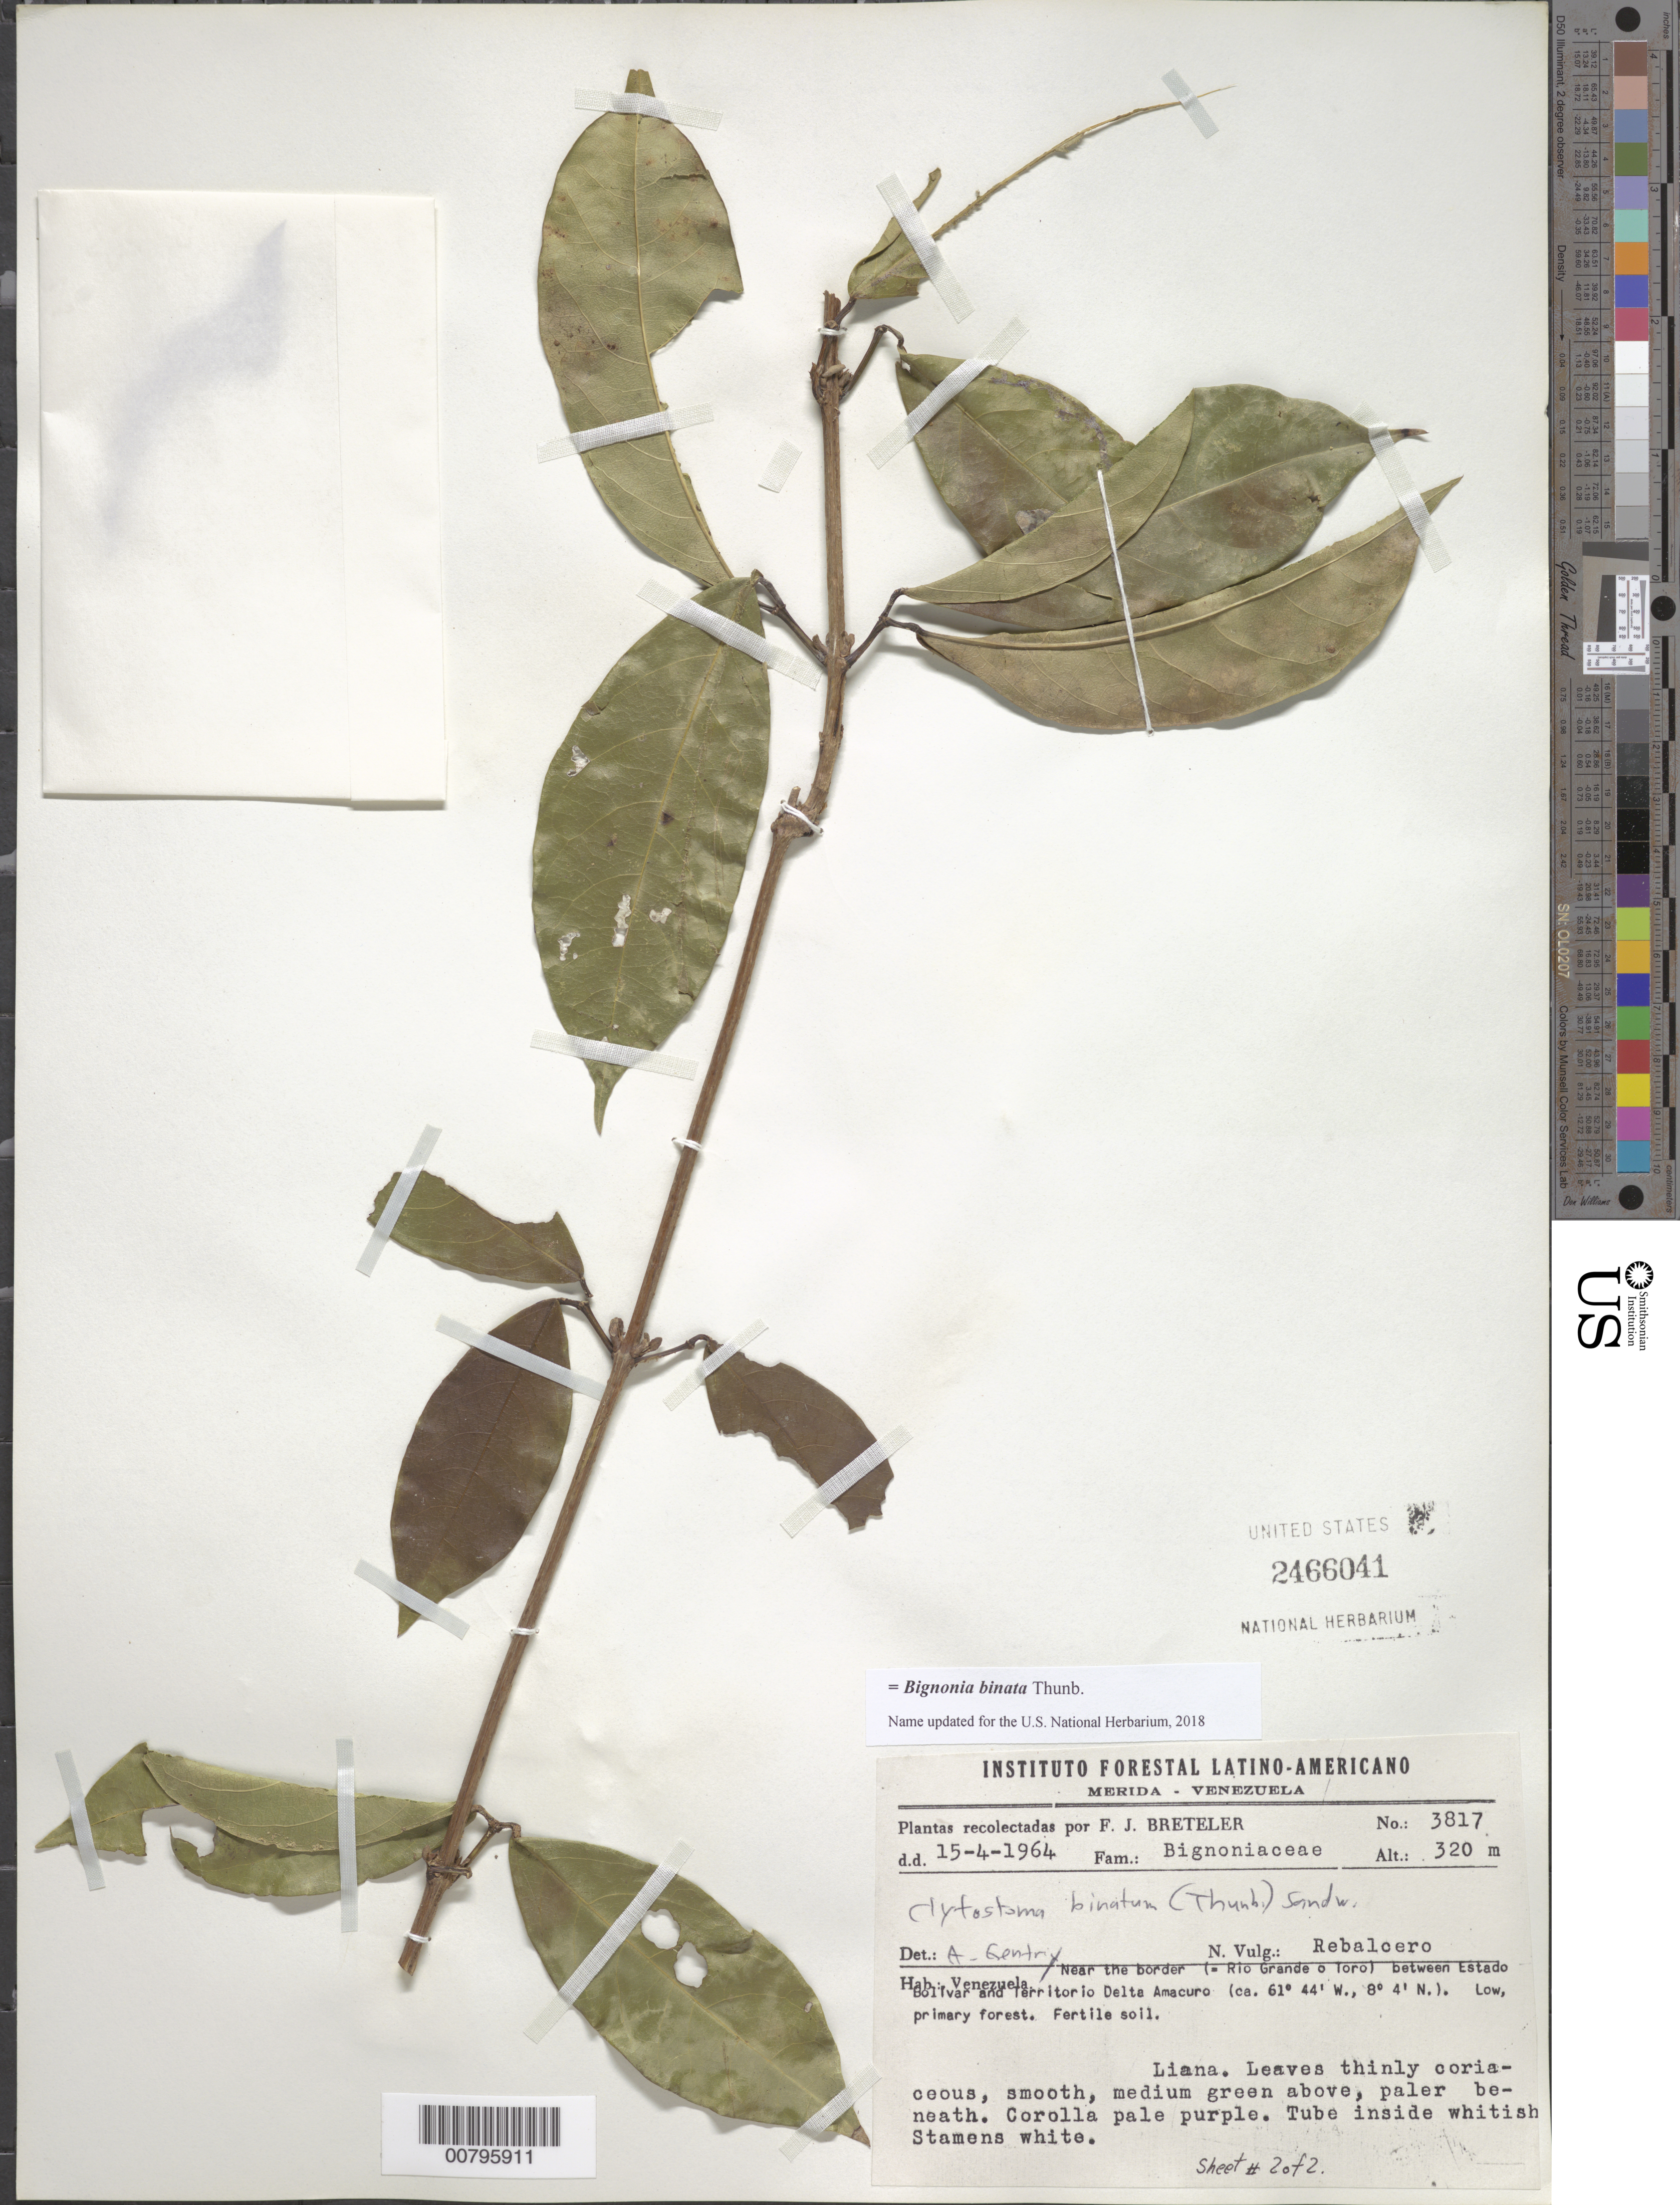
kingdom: Plantae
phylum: Tracheophyta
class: Magnoliopsida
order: Lamiales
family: Bignoniaceae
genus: Bignonia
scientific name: Bignonia binata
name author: Thunb.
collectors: F. J. Breteler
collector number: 3817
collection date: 1964-04-15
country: Venezuela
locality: Near the border (-Rio Grande o Toro) between Estado Bolívar and Territorio Delta Amacuro.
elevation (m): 320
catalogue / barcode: US 2466041